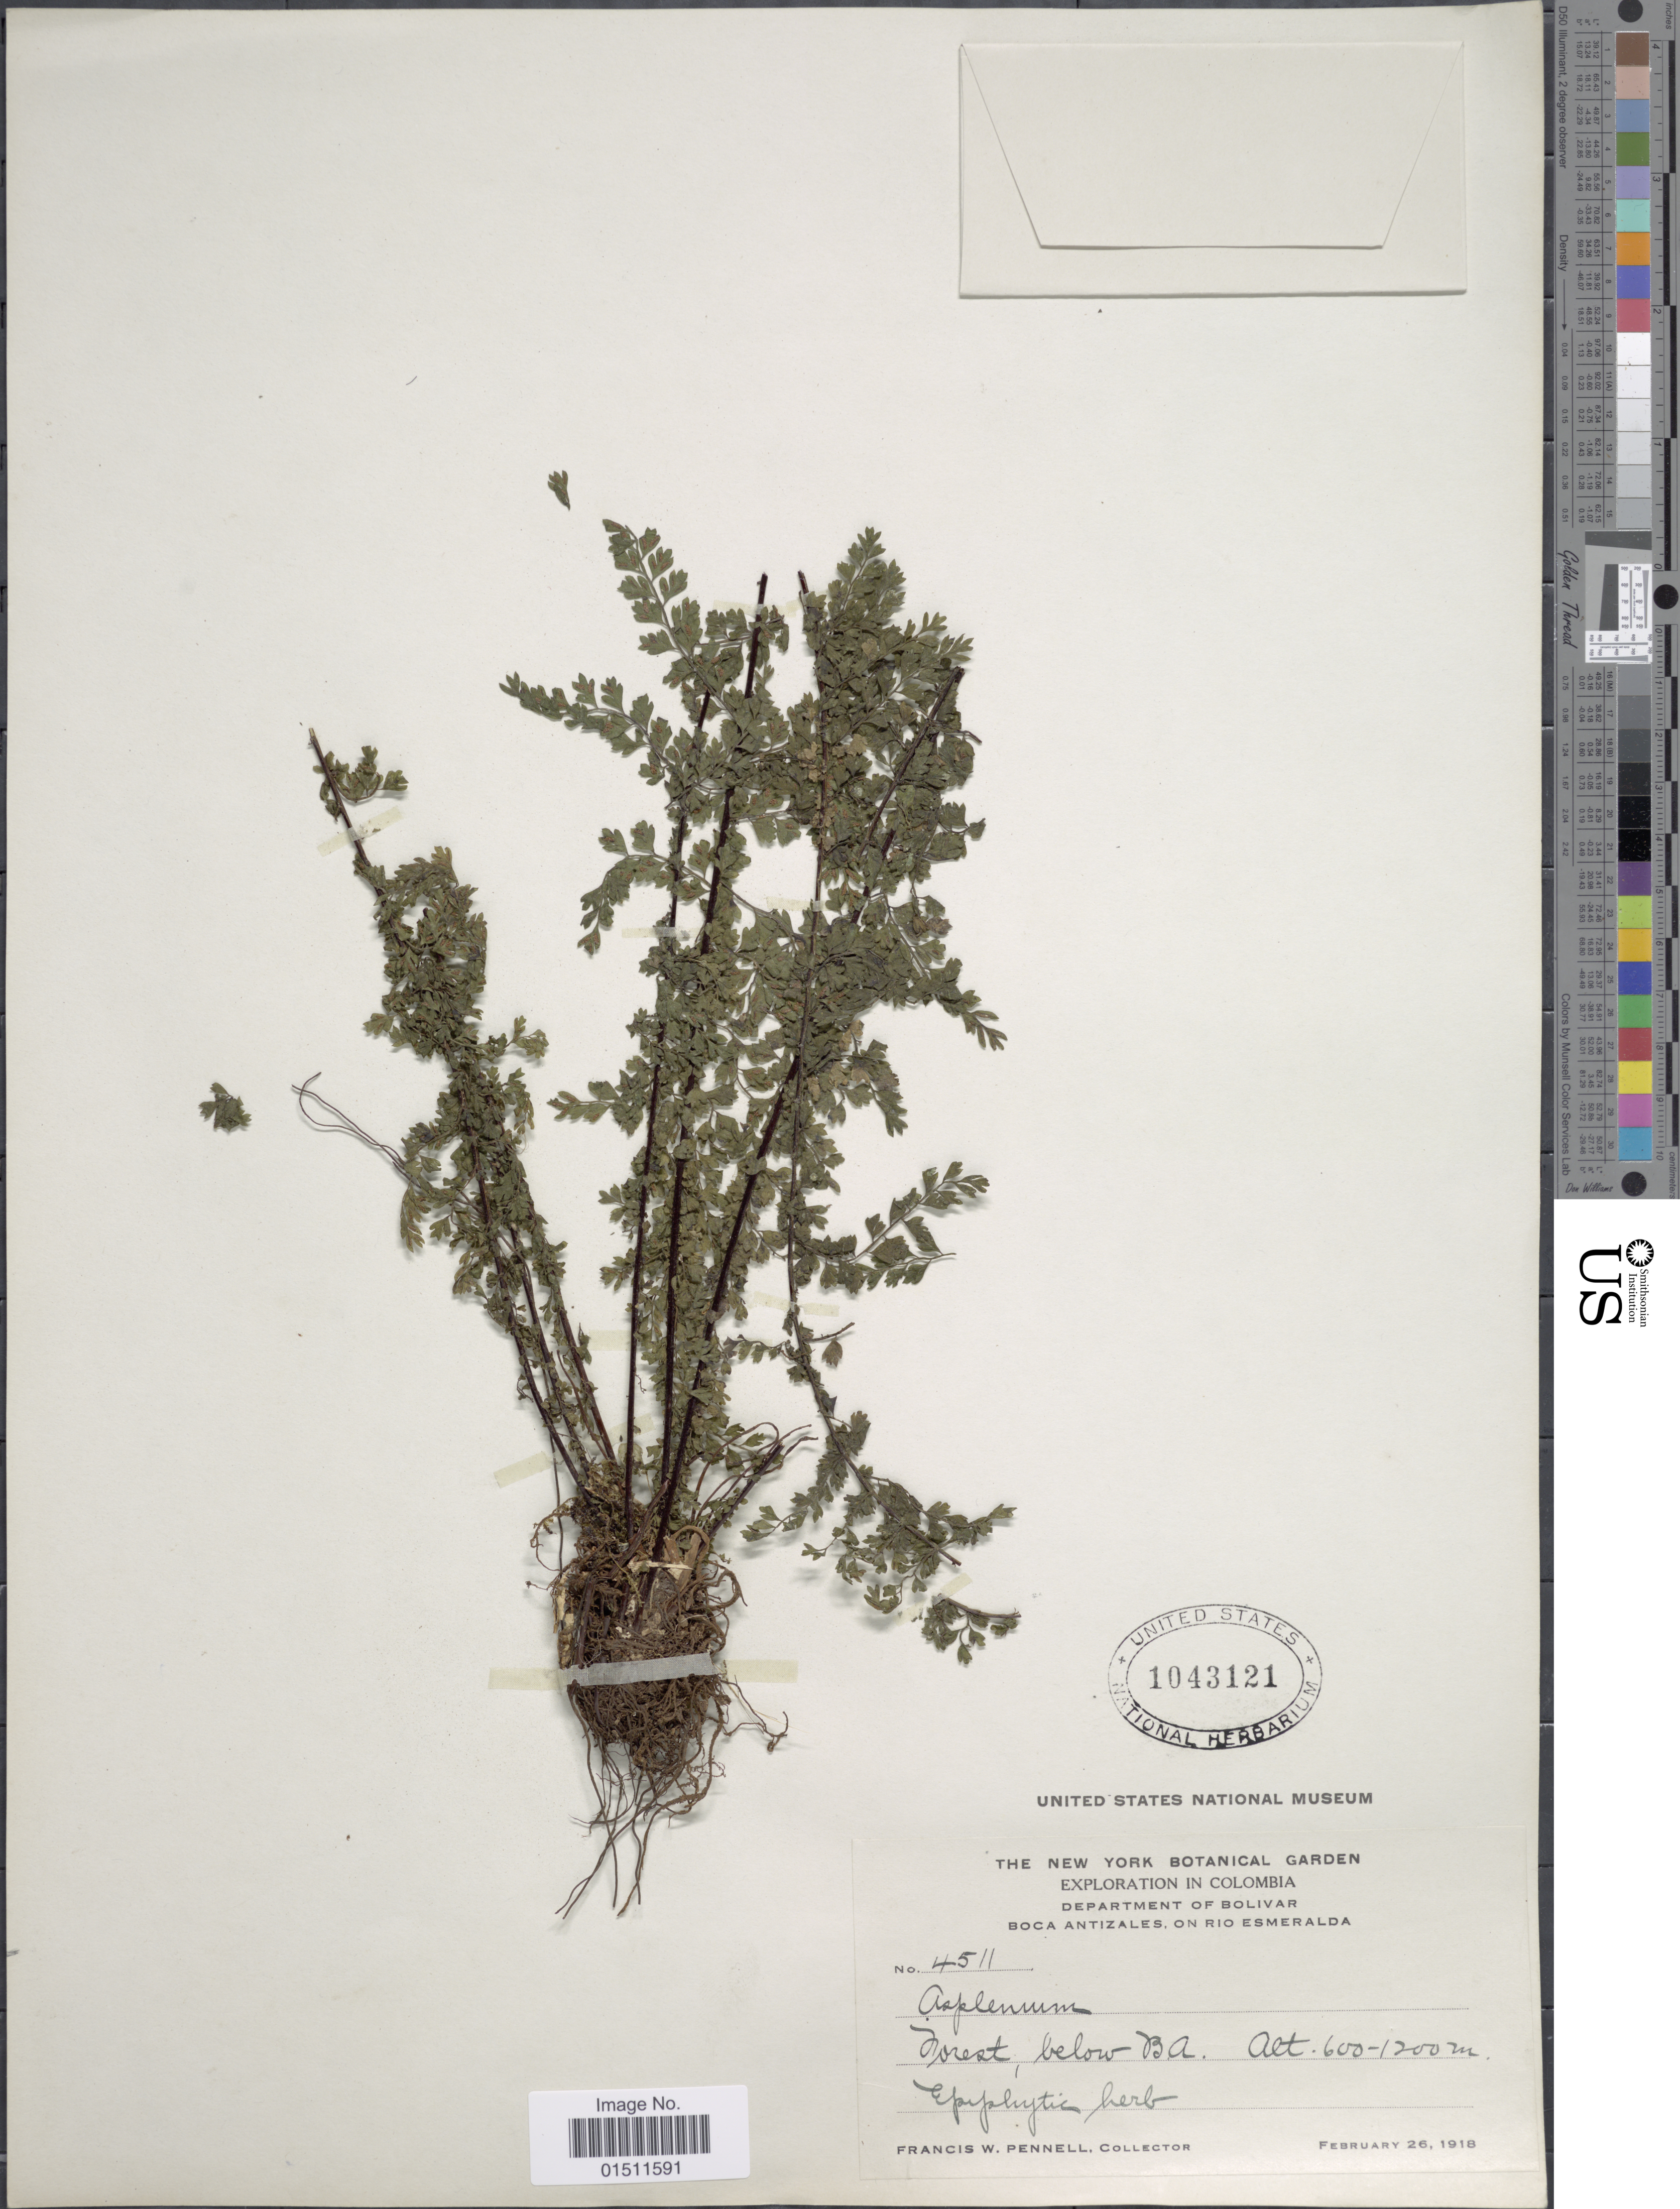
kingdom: Plantae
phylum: Tracheophyta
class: Polypodiopsida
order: Polypodiales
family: Aspleniaceae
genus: Asplenium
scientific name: Asplenium maxonii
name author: Lellinger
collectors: F. W. Pennell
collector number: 4511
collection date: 1918-02-26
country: Colombia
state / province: Bolívar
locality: Department of Bolivar, Boca Antizales, on Rio Esmeralda, forest below B. A.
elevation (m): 600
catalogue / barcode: US 1043121